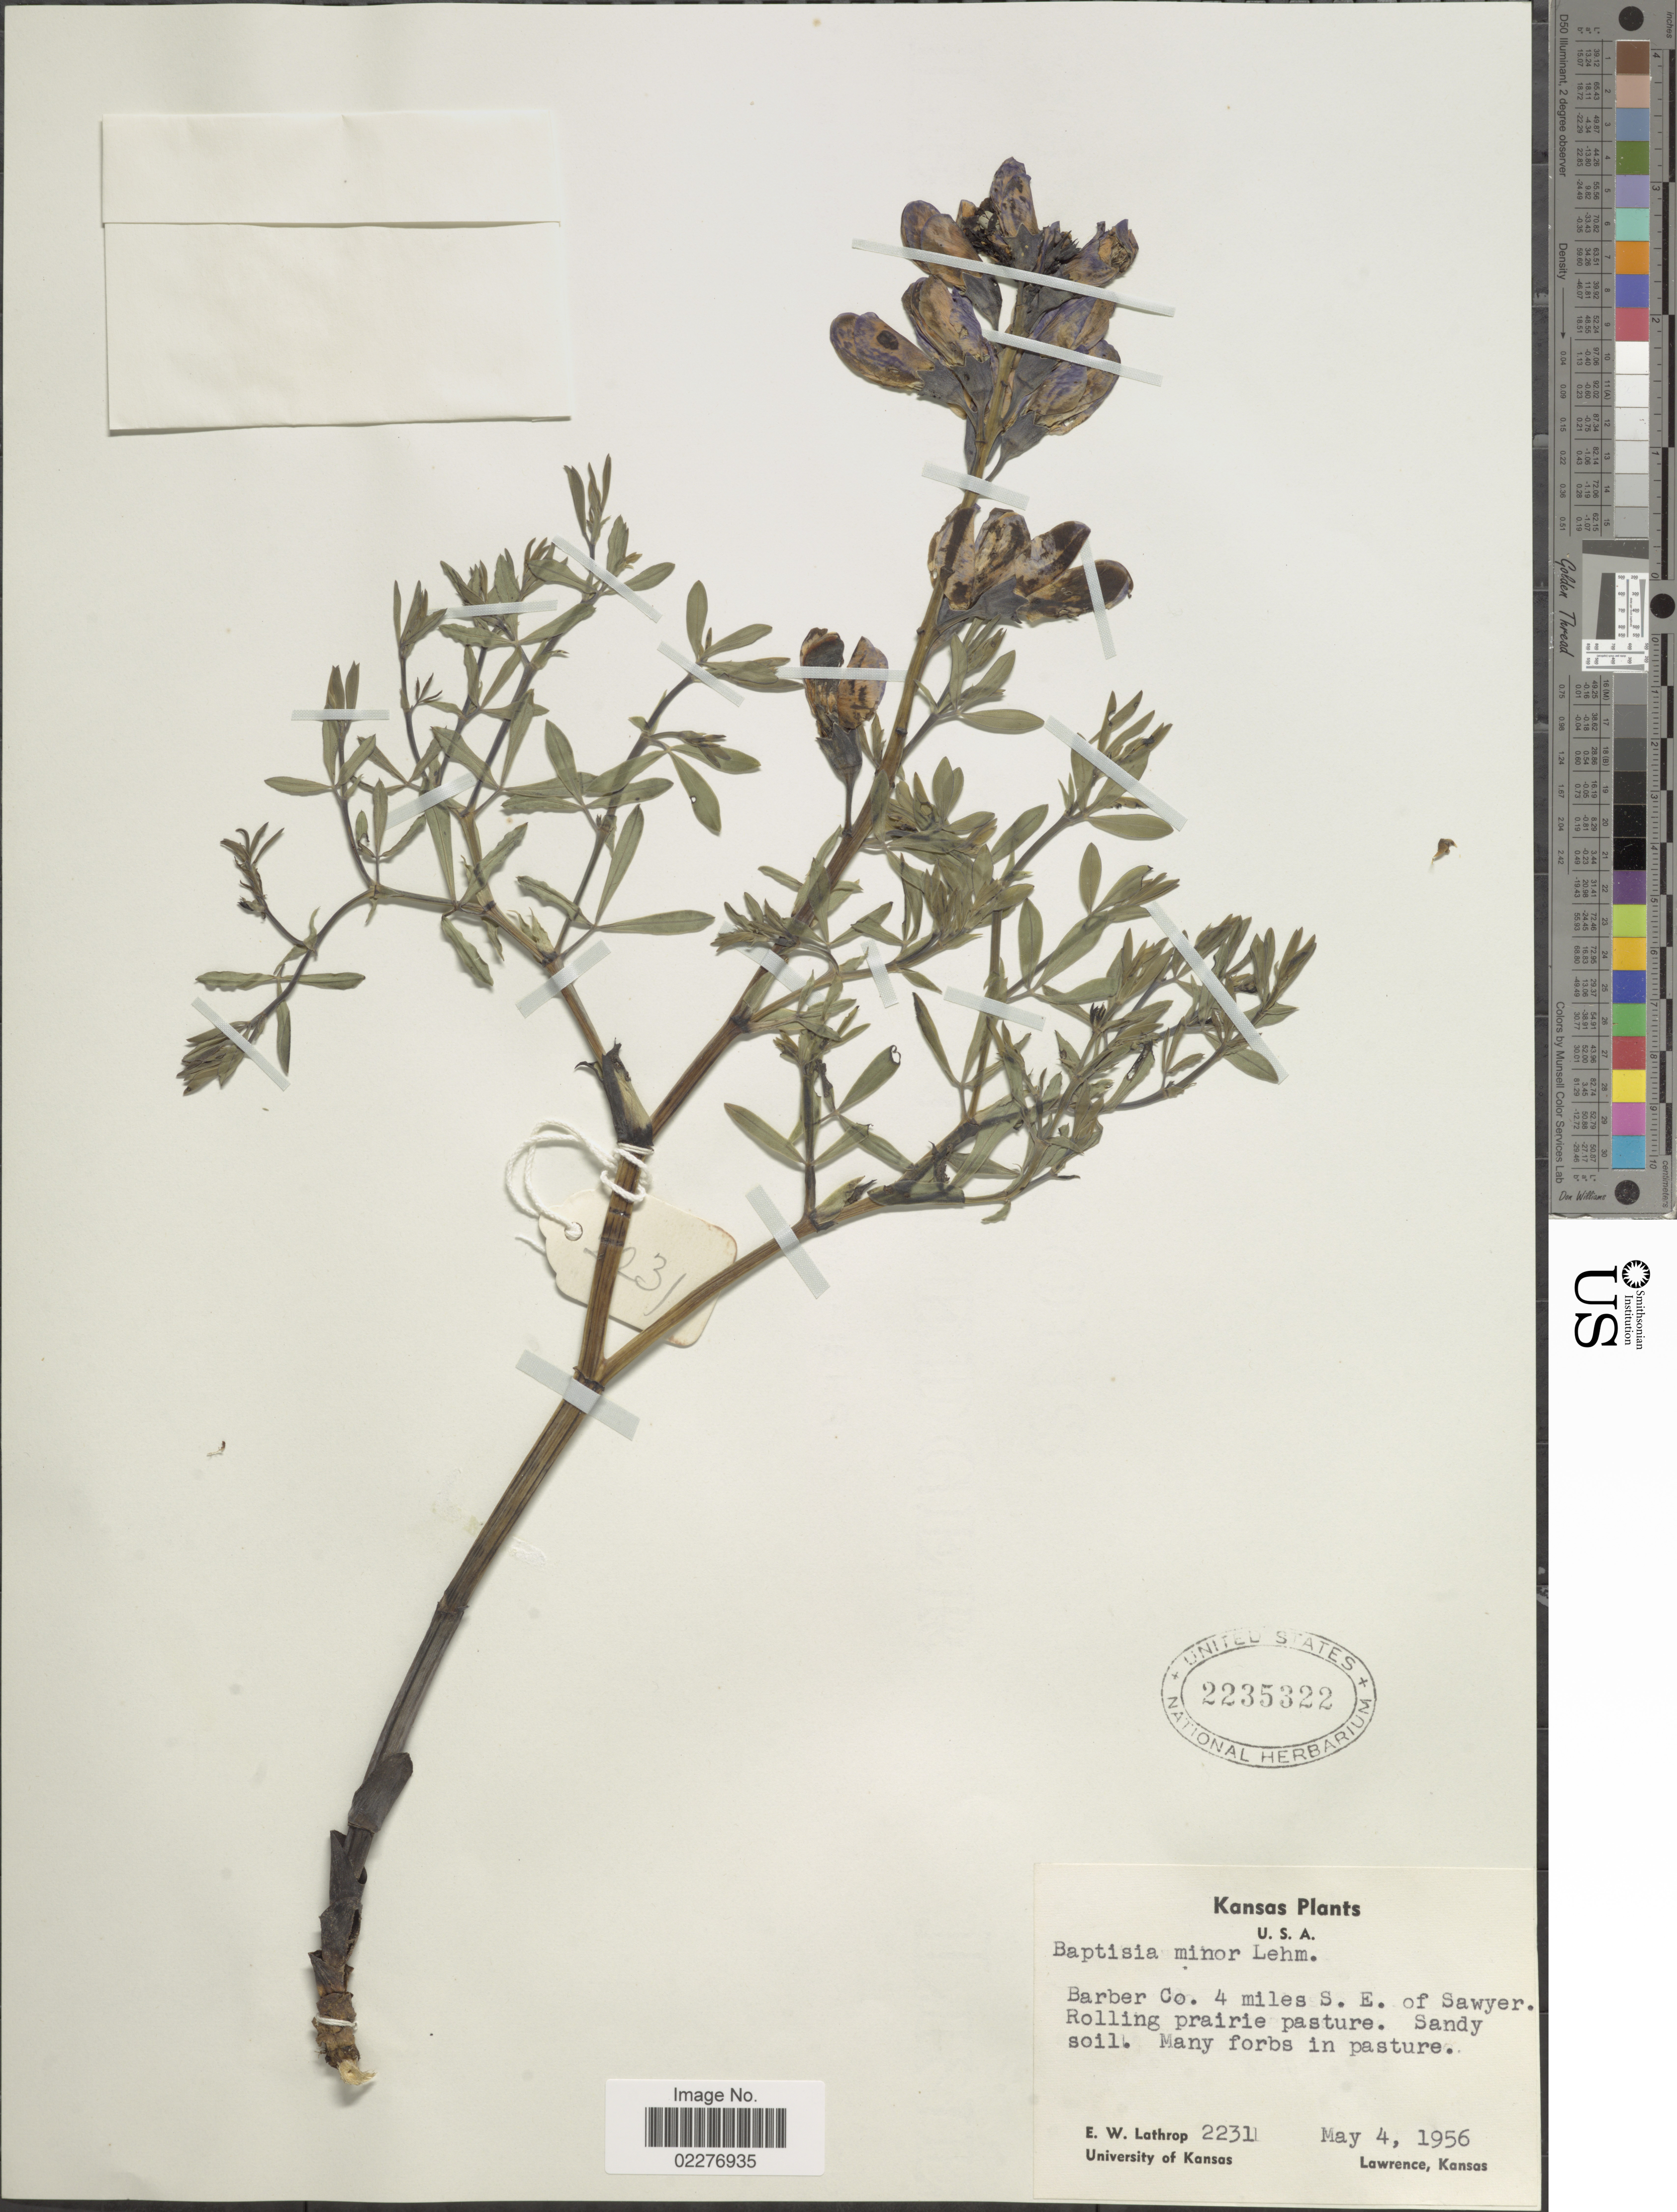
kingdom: Plantae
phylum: Tracheophyta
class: Magnoliopsida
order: Fabales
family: Fabaceae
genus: Baptisia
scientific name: Baptisia minor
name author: Lehm.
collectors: E. W. Lathrop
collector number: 2231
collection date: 1956-05-04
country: United States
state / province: Kansas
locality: Barber Co. 4 miles S.E. of Sawyer. Rolling prairie pasture. Sandy soil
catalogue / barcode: US 2235322